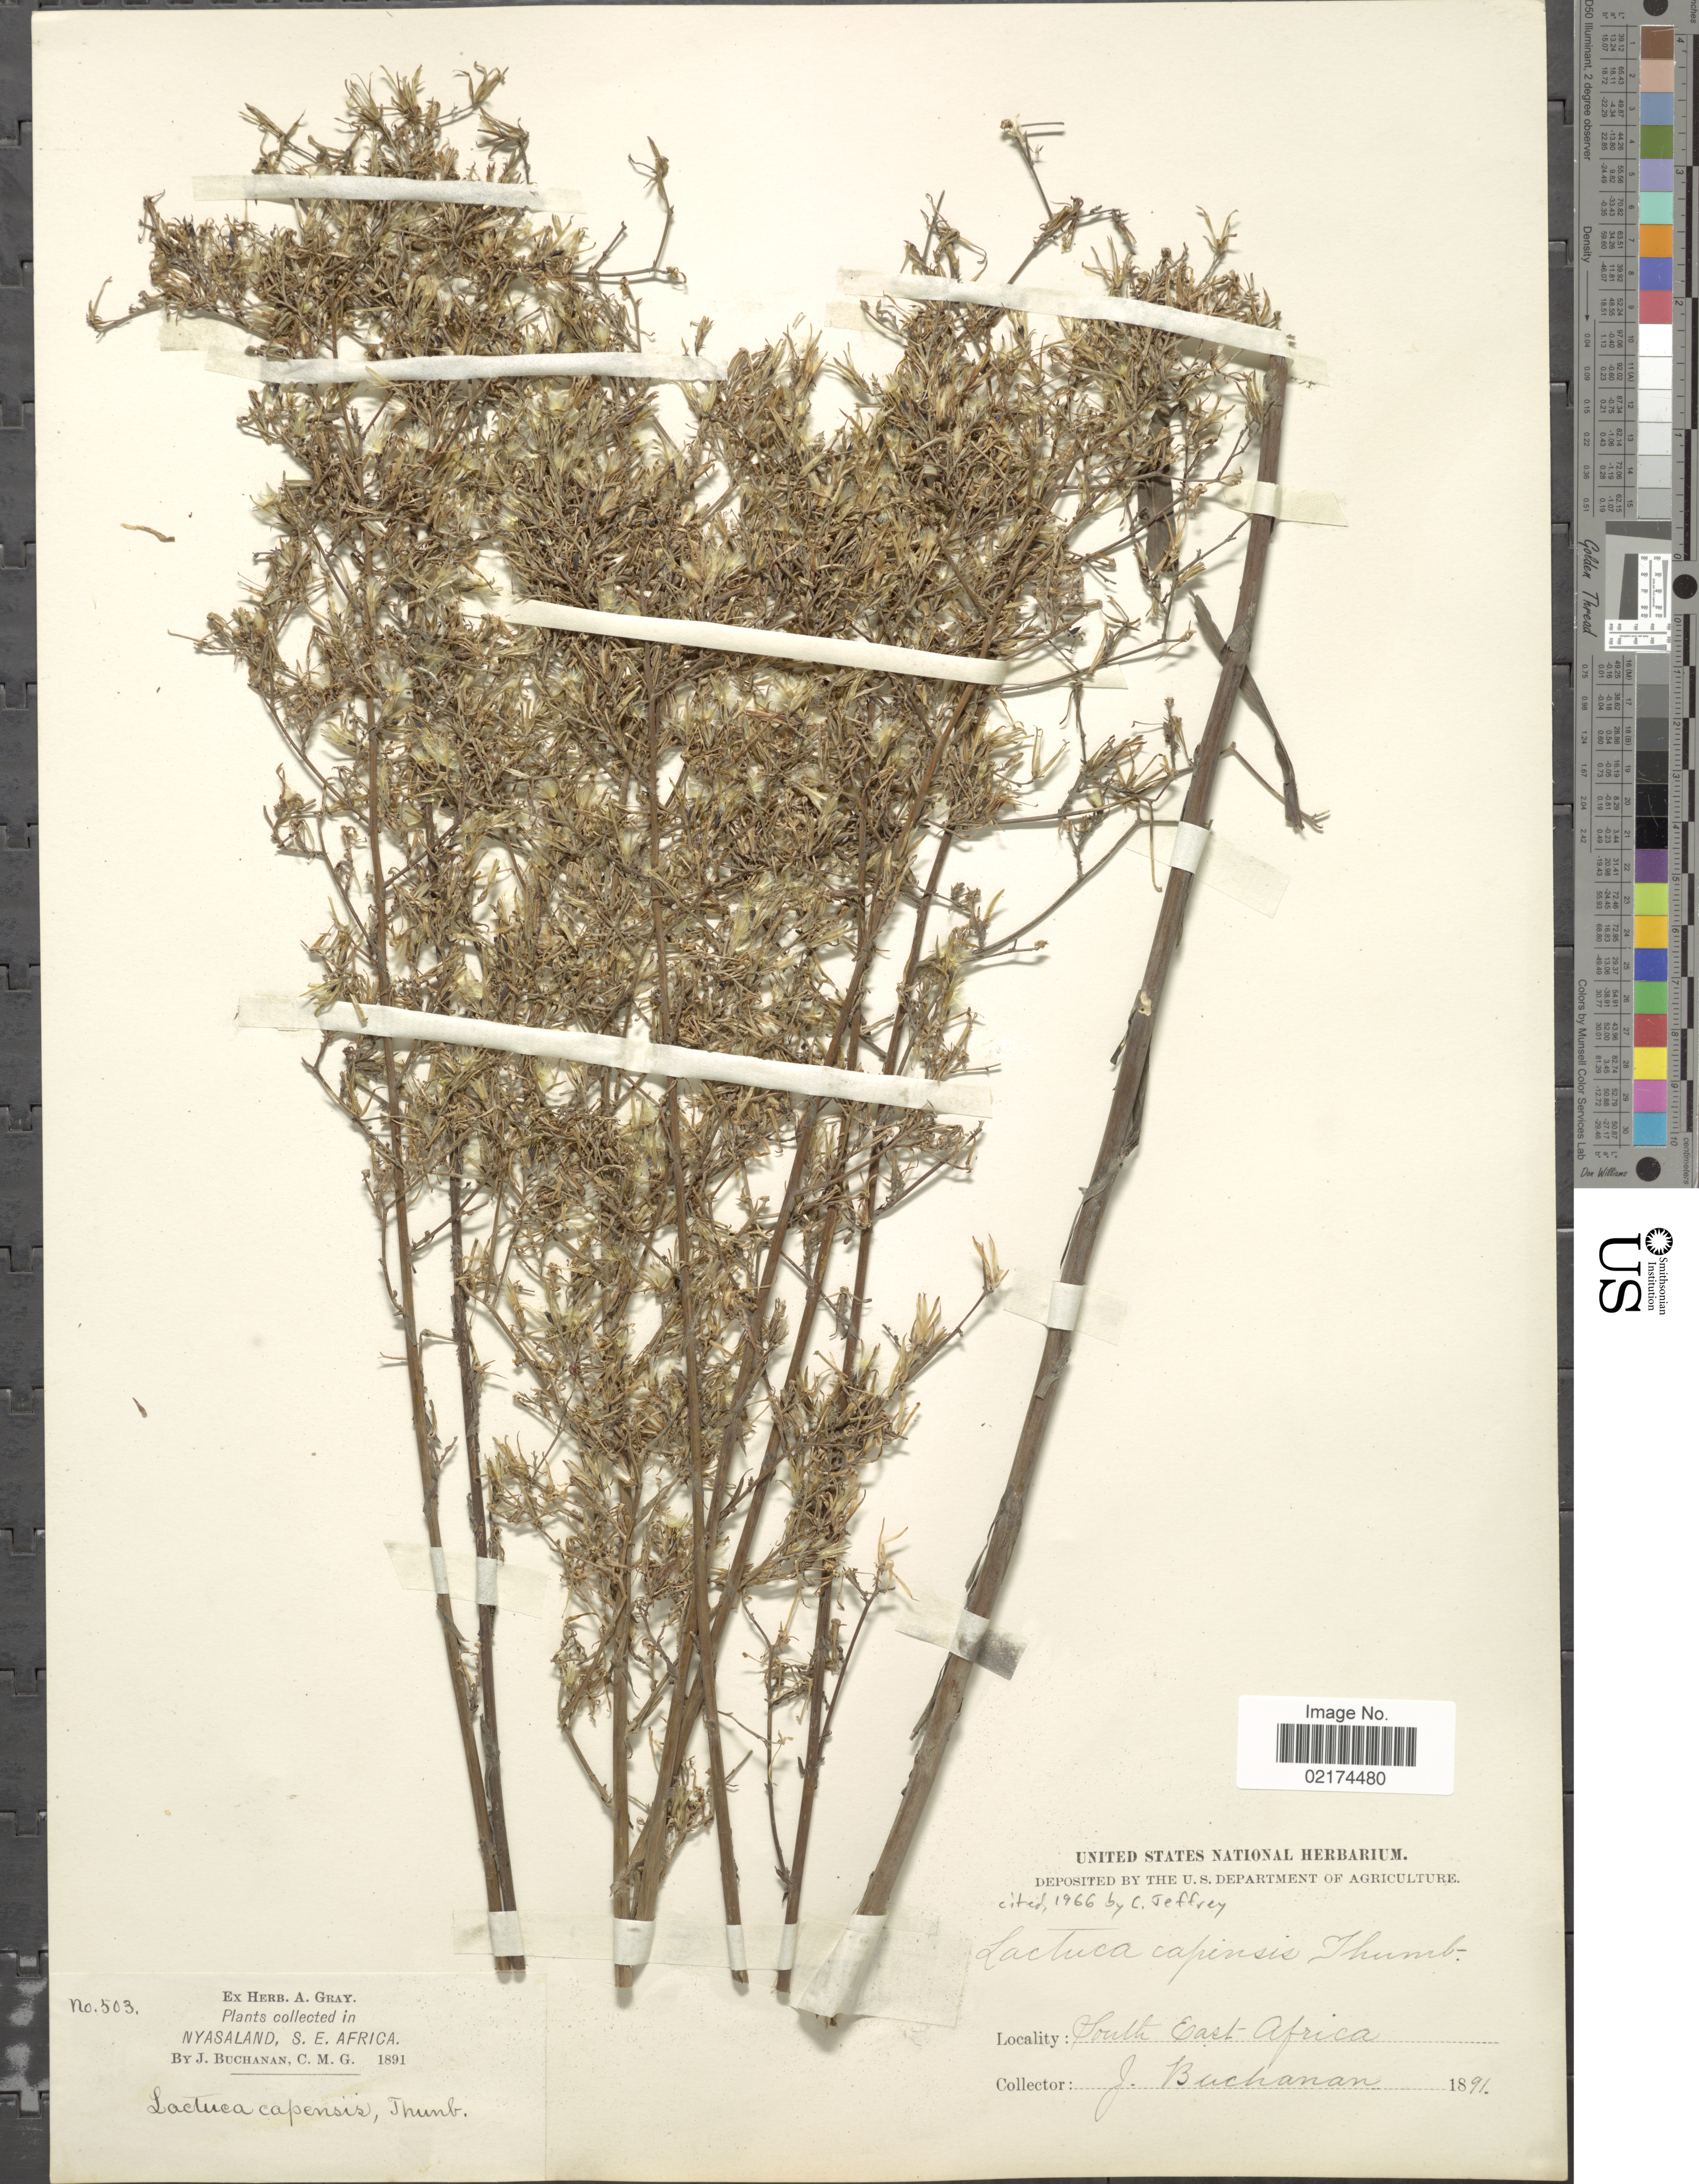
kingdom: Plantae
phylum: Tracheophyta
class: Magnoliopsida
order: Asterales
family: Asteraceae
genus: Lactuca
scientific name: Lactuca inermis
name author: Forssk.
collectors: J. Buchanan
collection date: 1891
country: Malawi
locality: Nyasaland, South east Africa